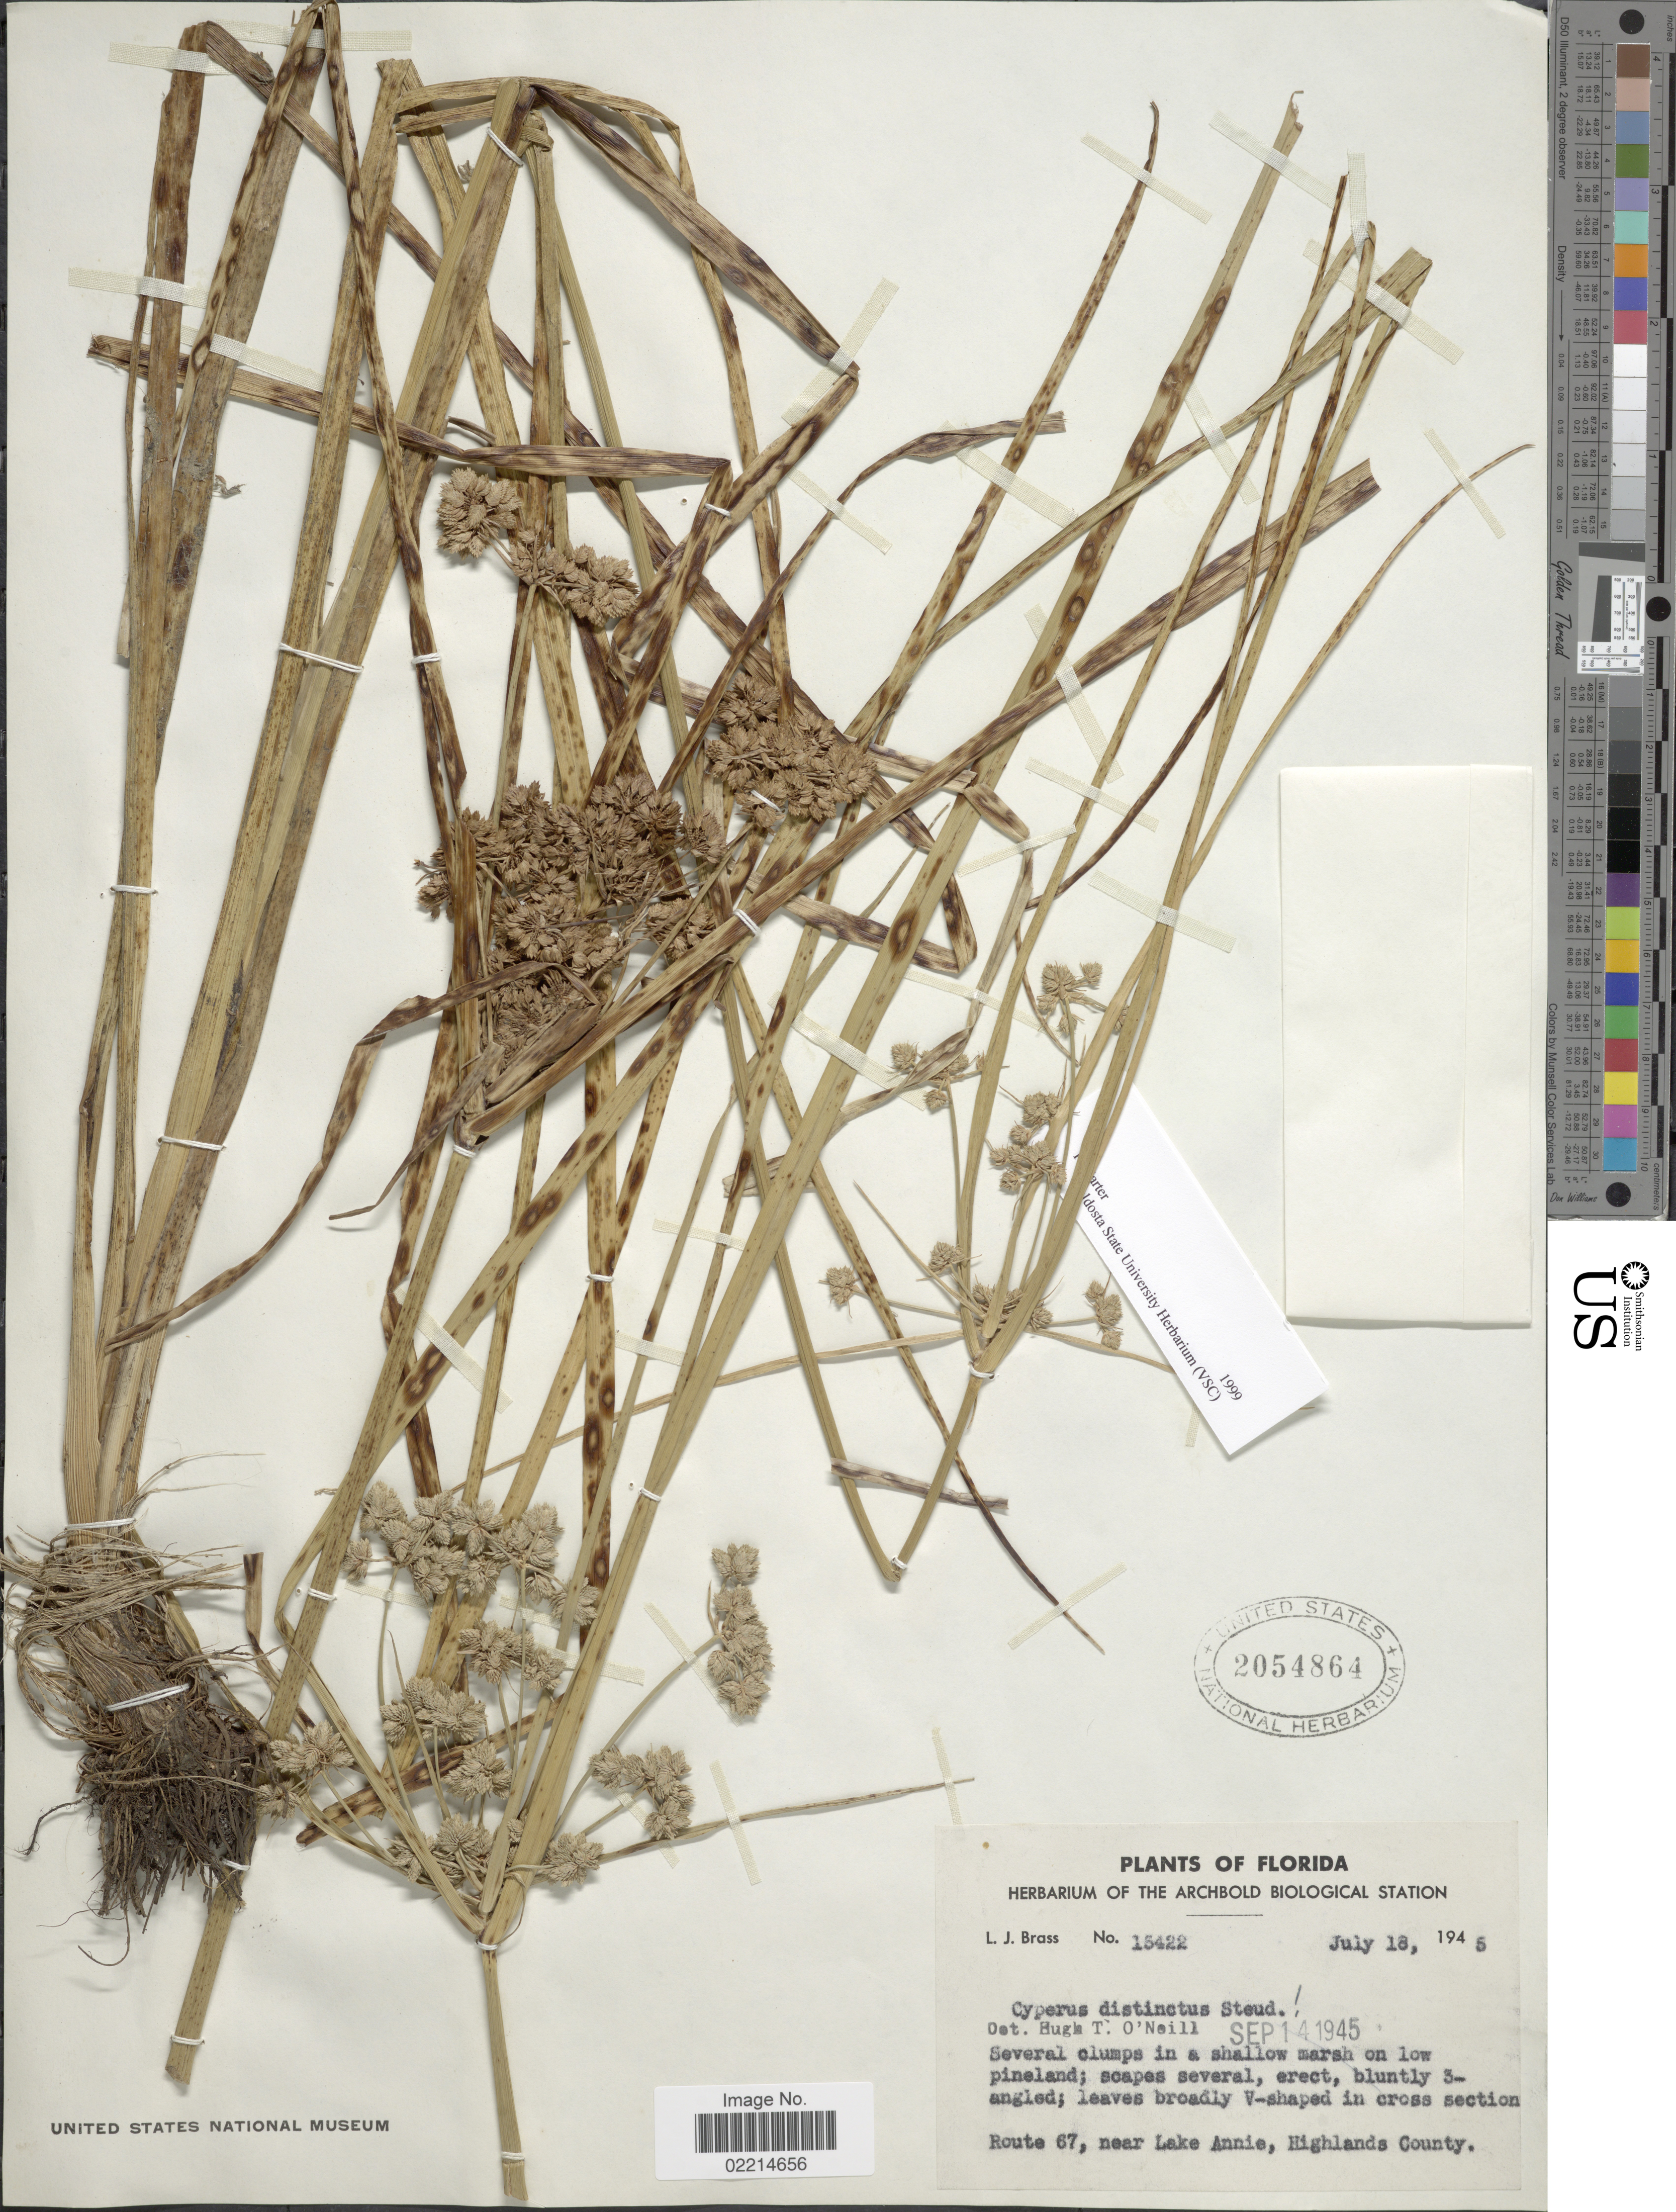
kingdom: Plantae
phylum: Tracheophyta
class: Liliopsida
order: Poales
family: Cyperaceae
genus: Cyperus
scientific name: Cyperus distinctus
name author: Steud.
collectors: L. J. Brass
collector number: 15422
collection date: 1945-07-18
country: United States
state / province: Florida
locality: Route 67, near Lake Annie, Highlands County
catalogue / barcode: US 2054864